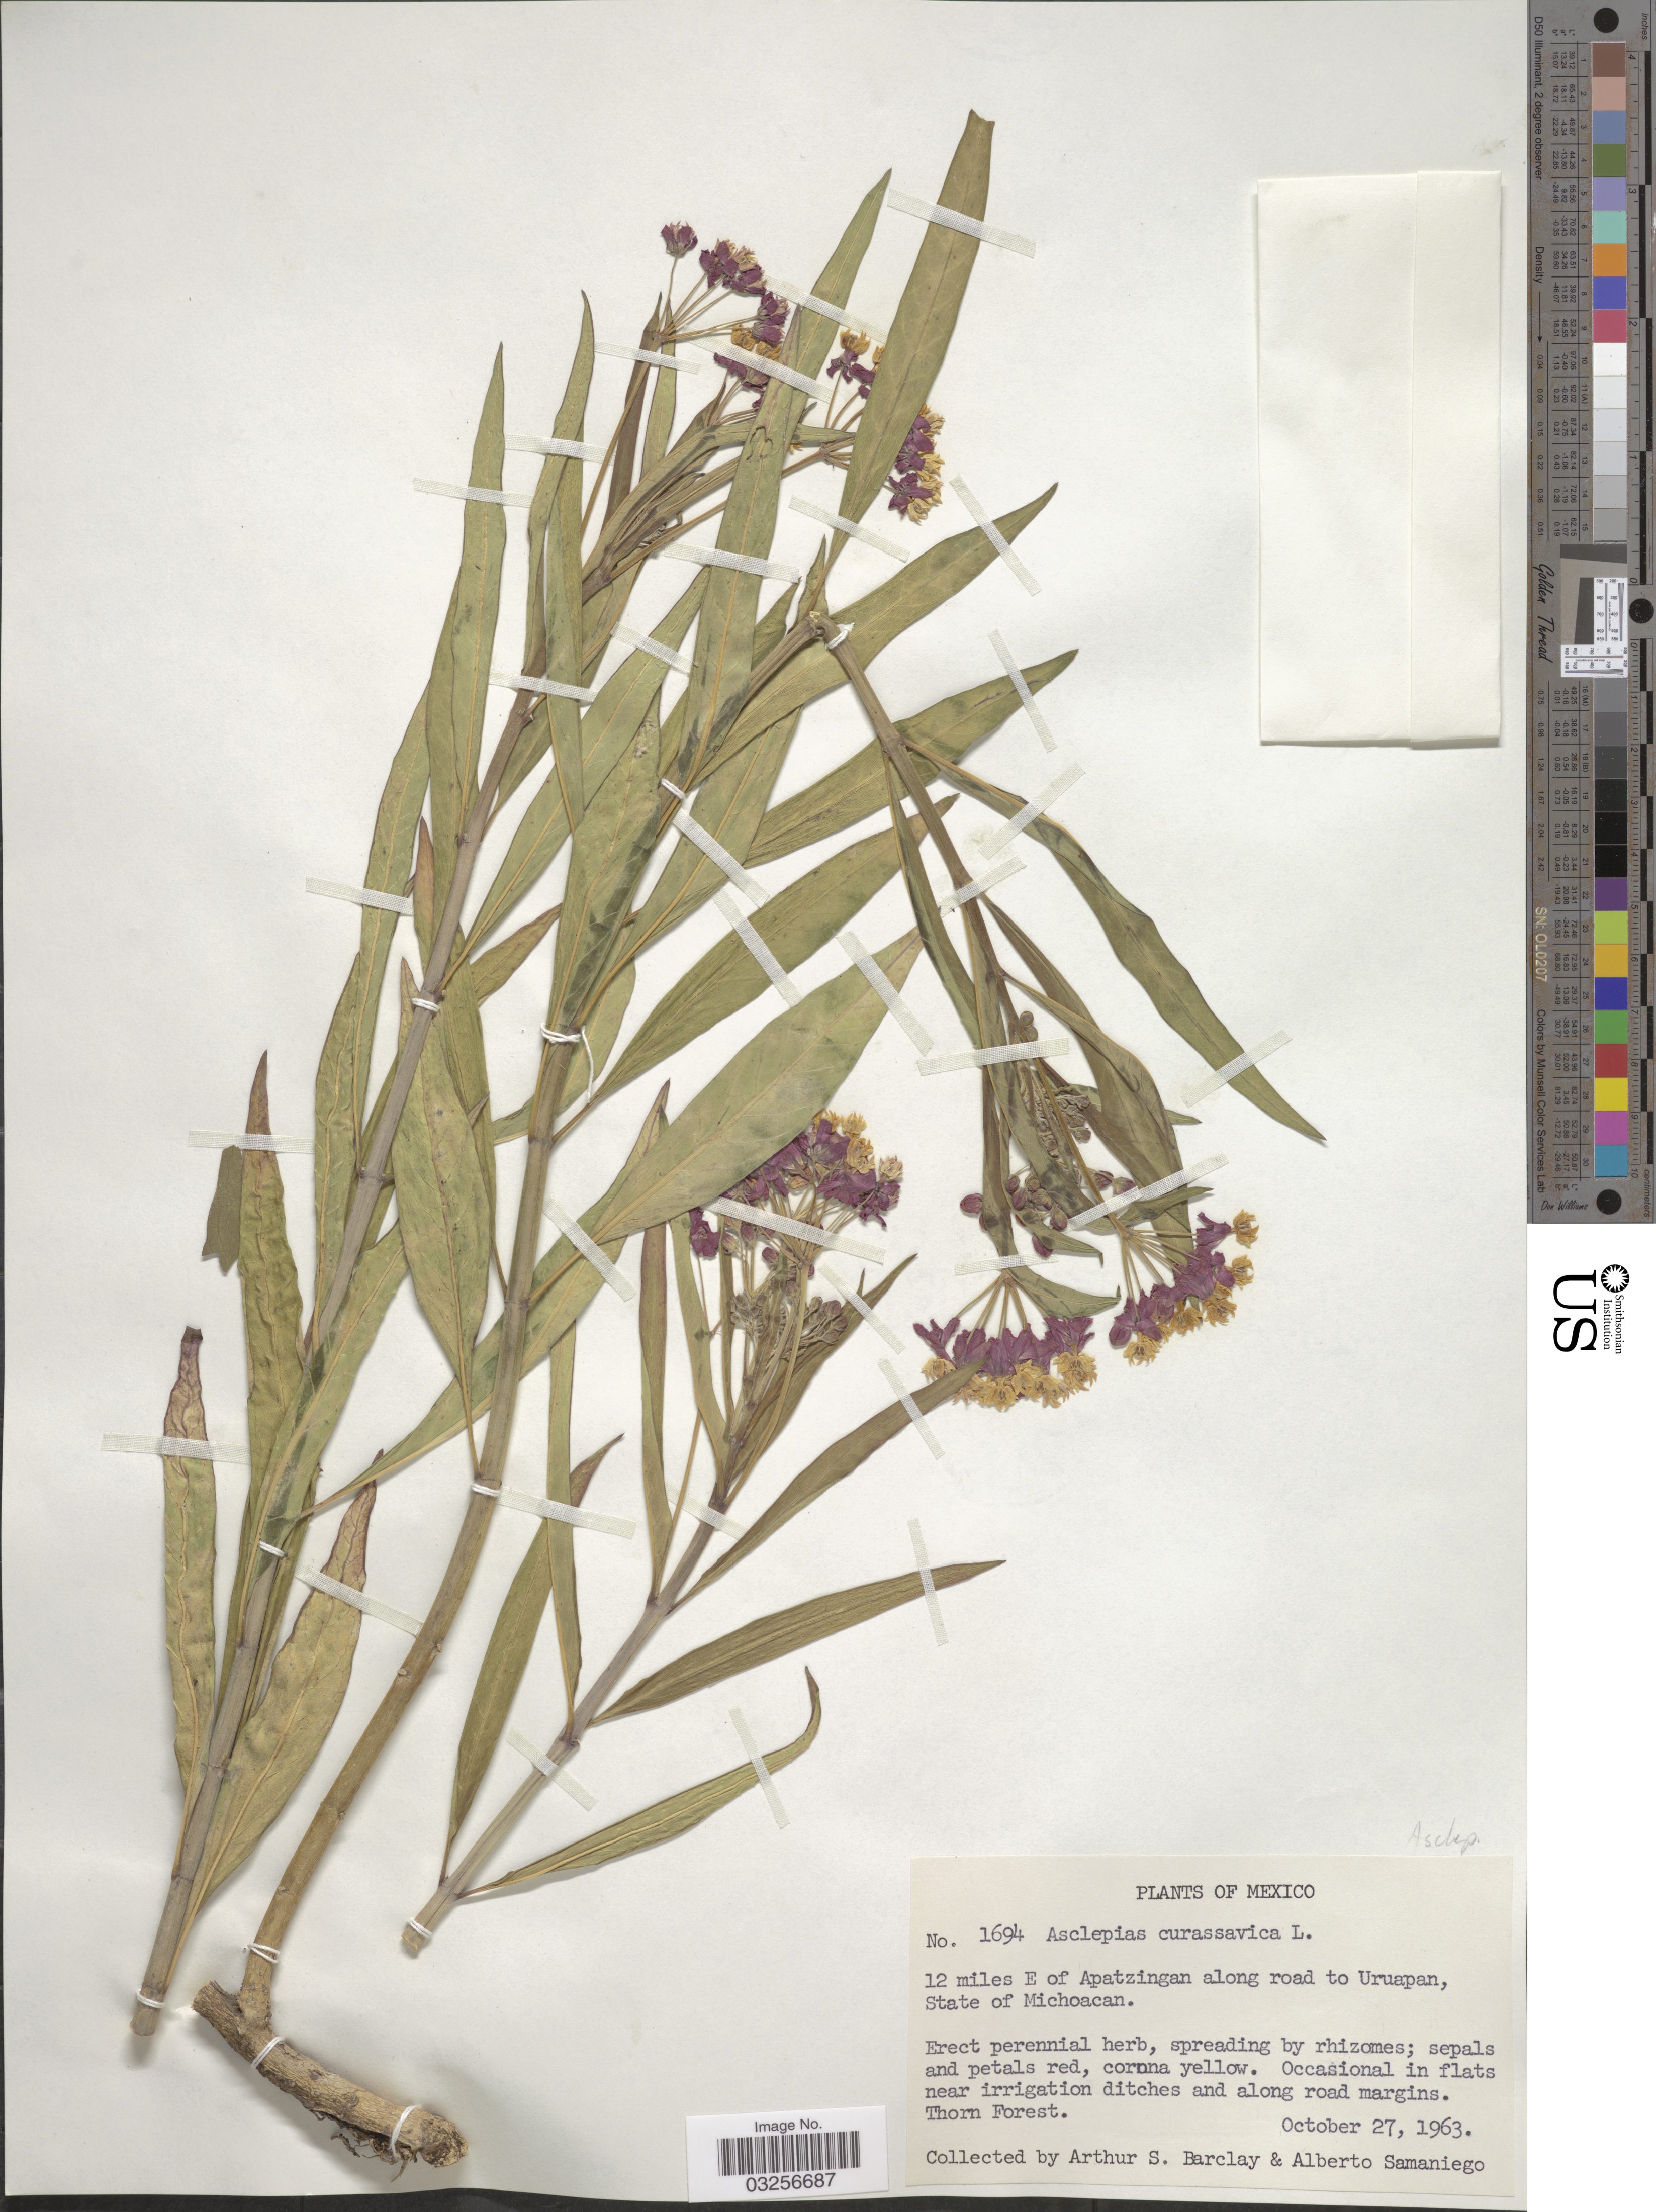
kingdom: Plantae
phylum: Tracheophyta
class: Magnoliopsida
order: Gentianales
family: Apocynaceae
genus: Asclepias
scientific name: Asclepias curassavica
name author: L.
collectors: A. S. Barclay & A. Samaniego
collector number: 1694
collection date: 1963-10-27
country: Mexico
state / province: Michoacán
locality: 12 miles E of Apatzingan along road to Uruapan.